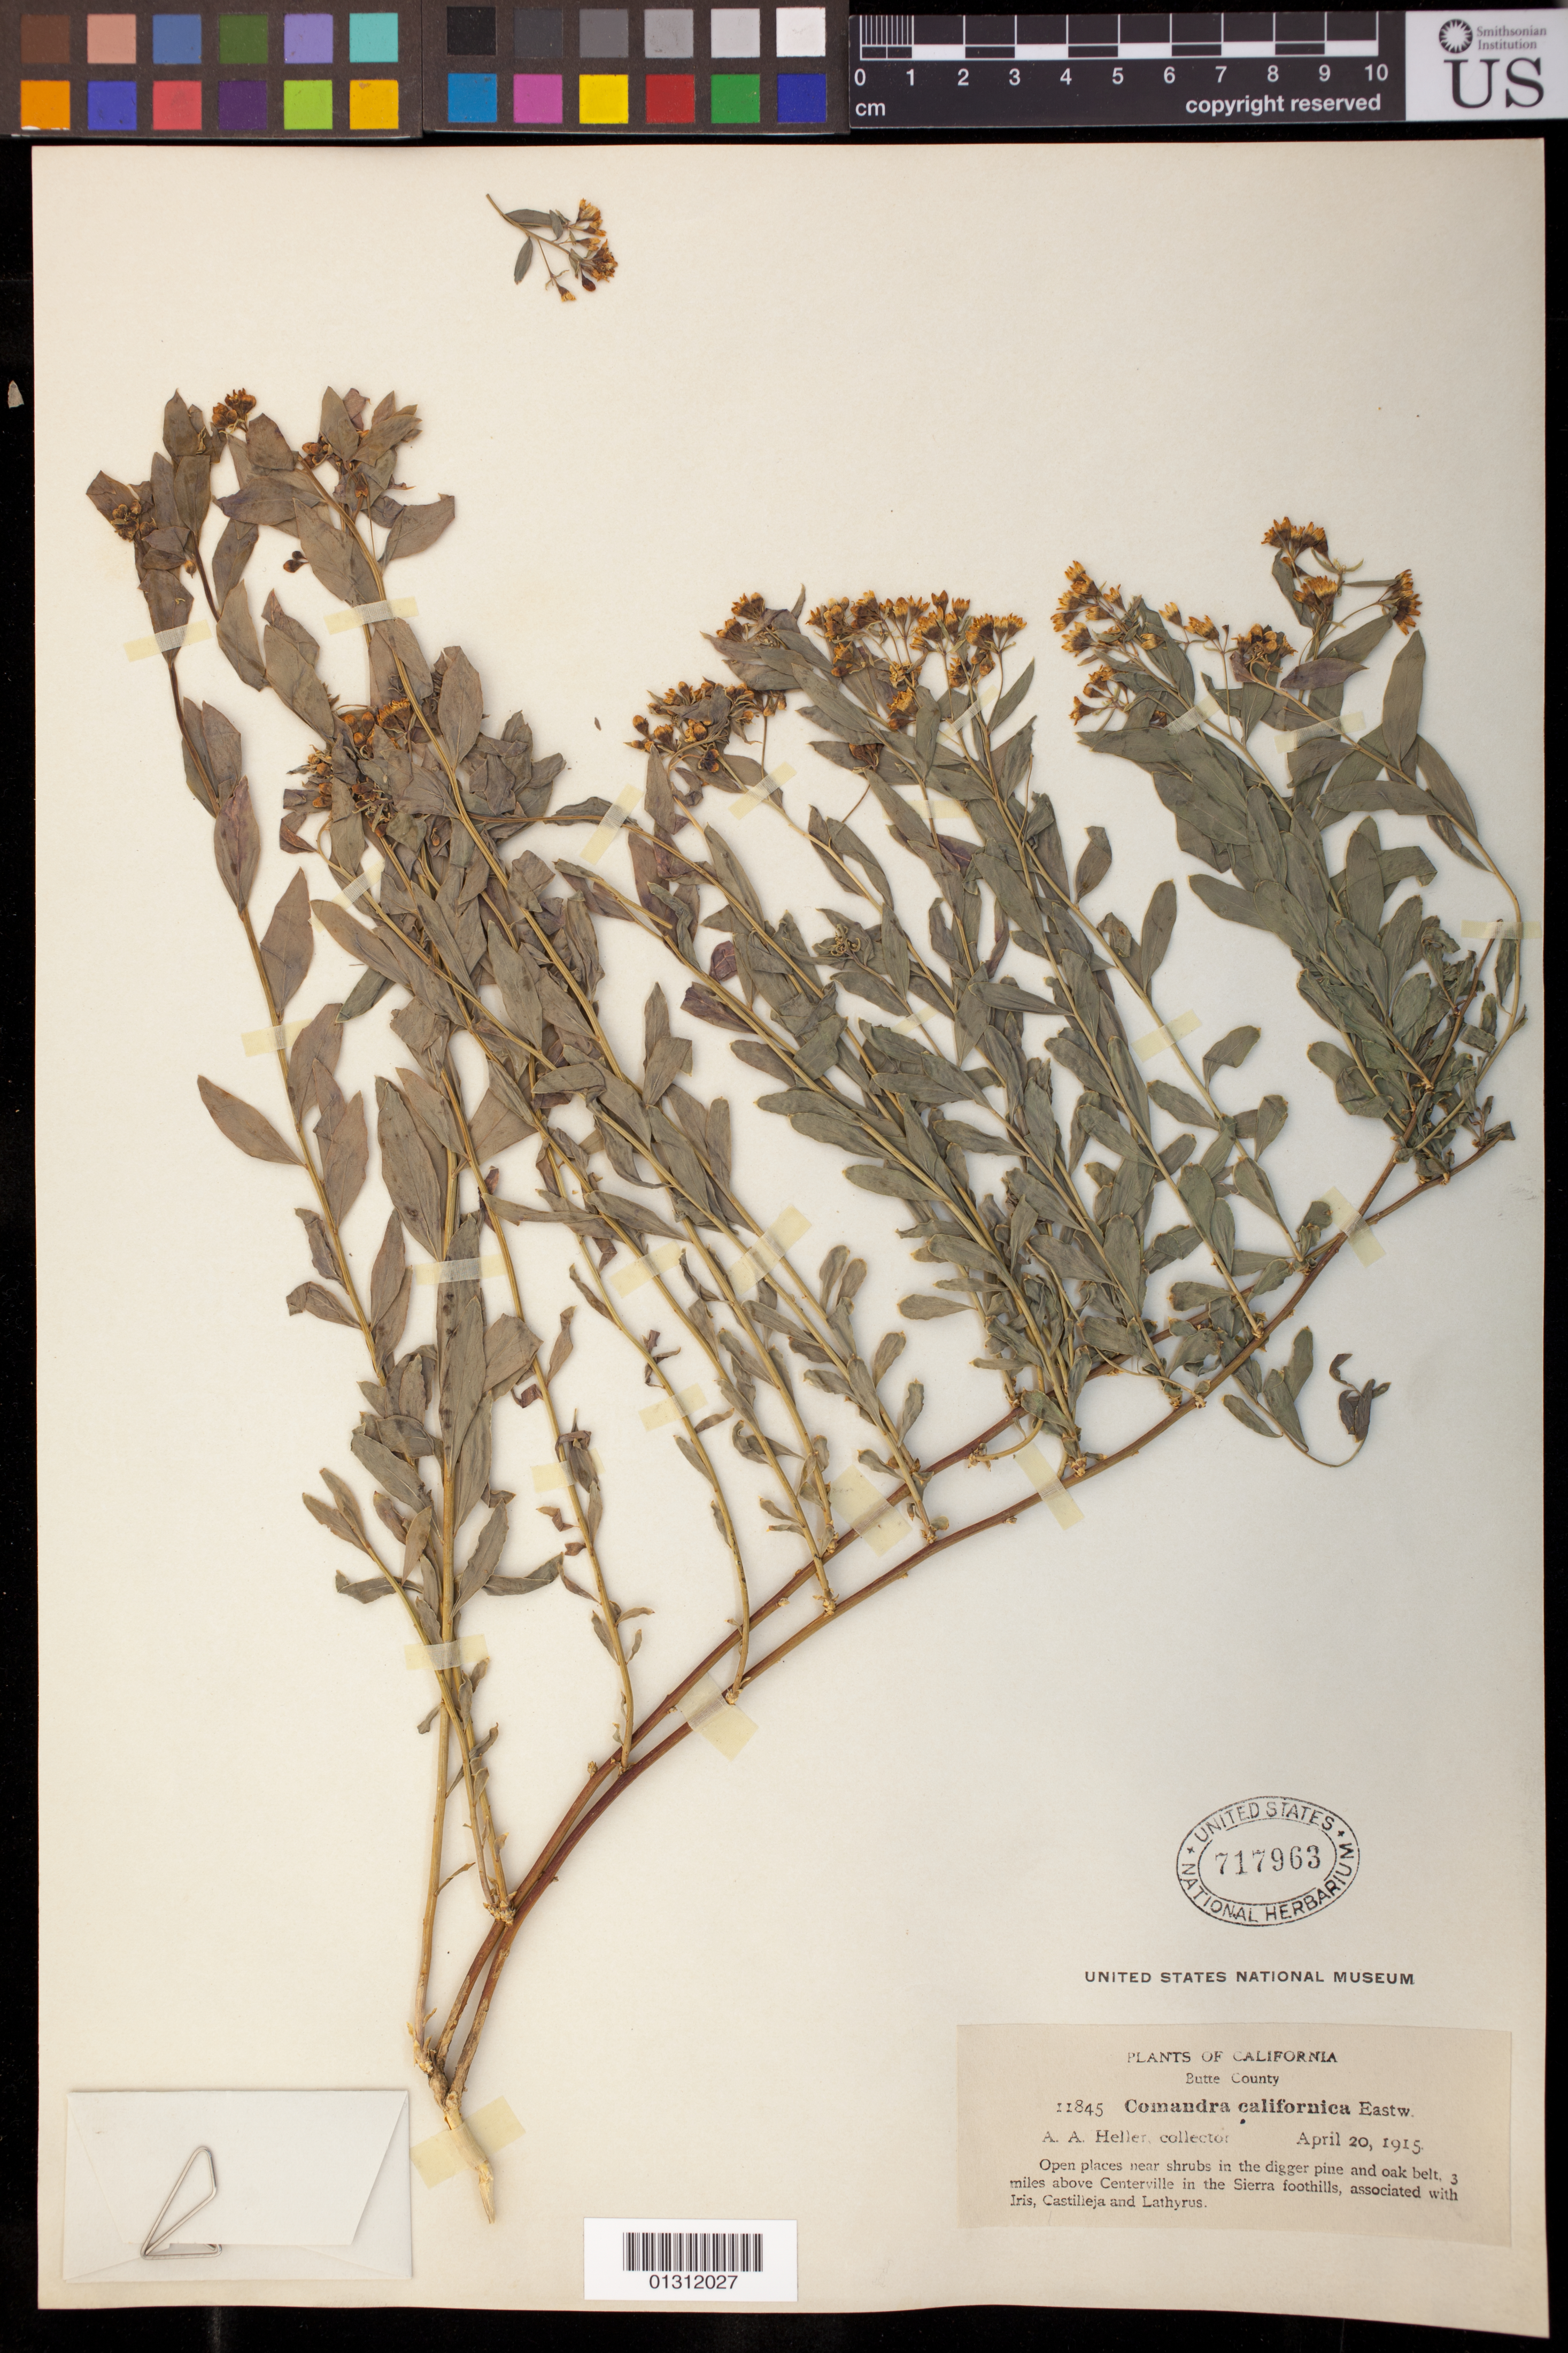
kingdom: Plantae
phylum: Tracheophyta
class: Magnoliopsida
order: Santalales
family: Comandraceae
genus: Comandra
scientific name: Comandra pallida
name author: A. DC.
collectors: A. A. Heller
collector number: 11845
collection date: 1915-04-20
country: United States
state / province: California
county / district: Butte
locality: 3 miles above Centerville in the Sierra foothills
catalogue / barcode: US 717963